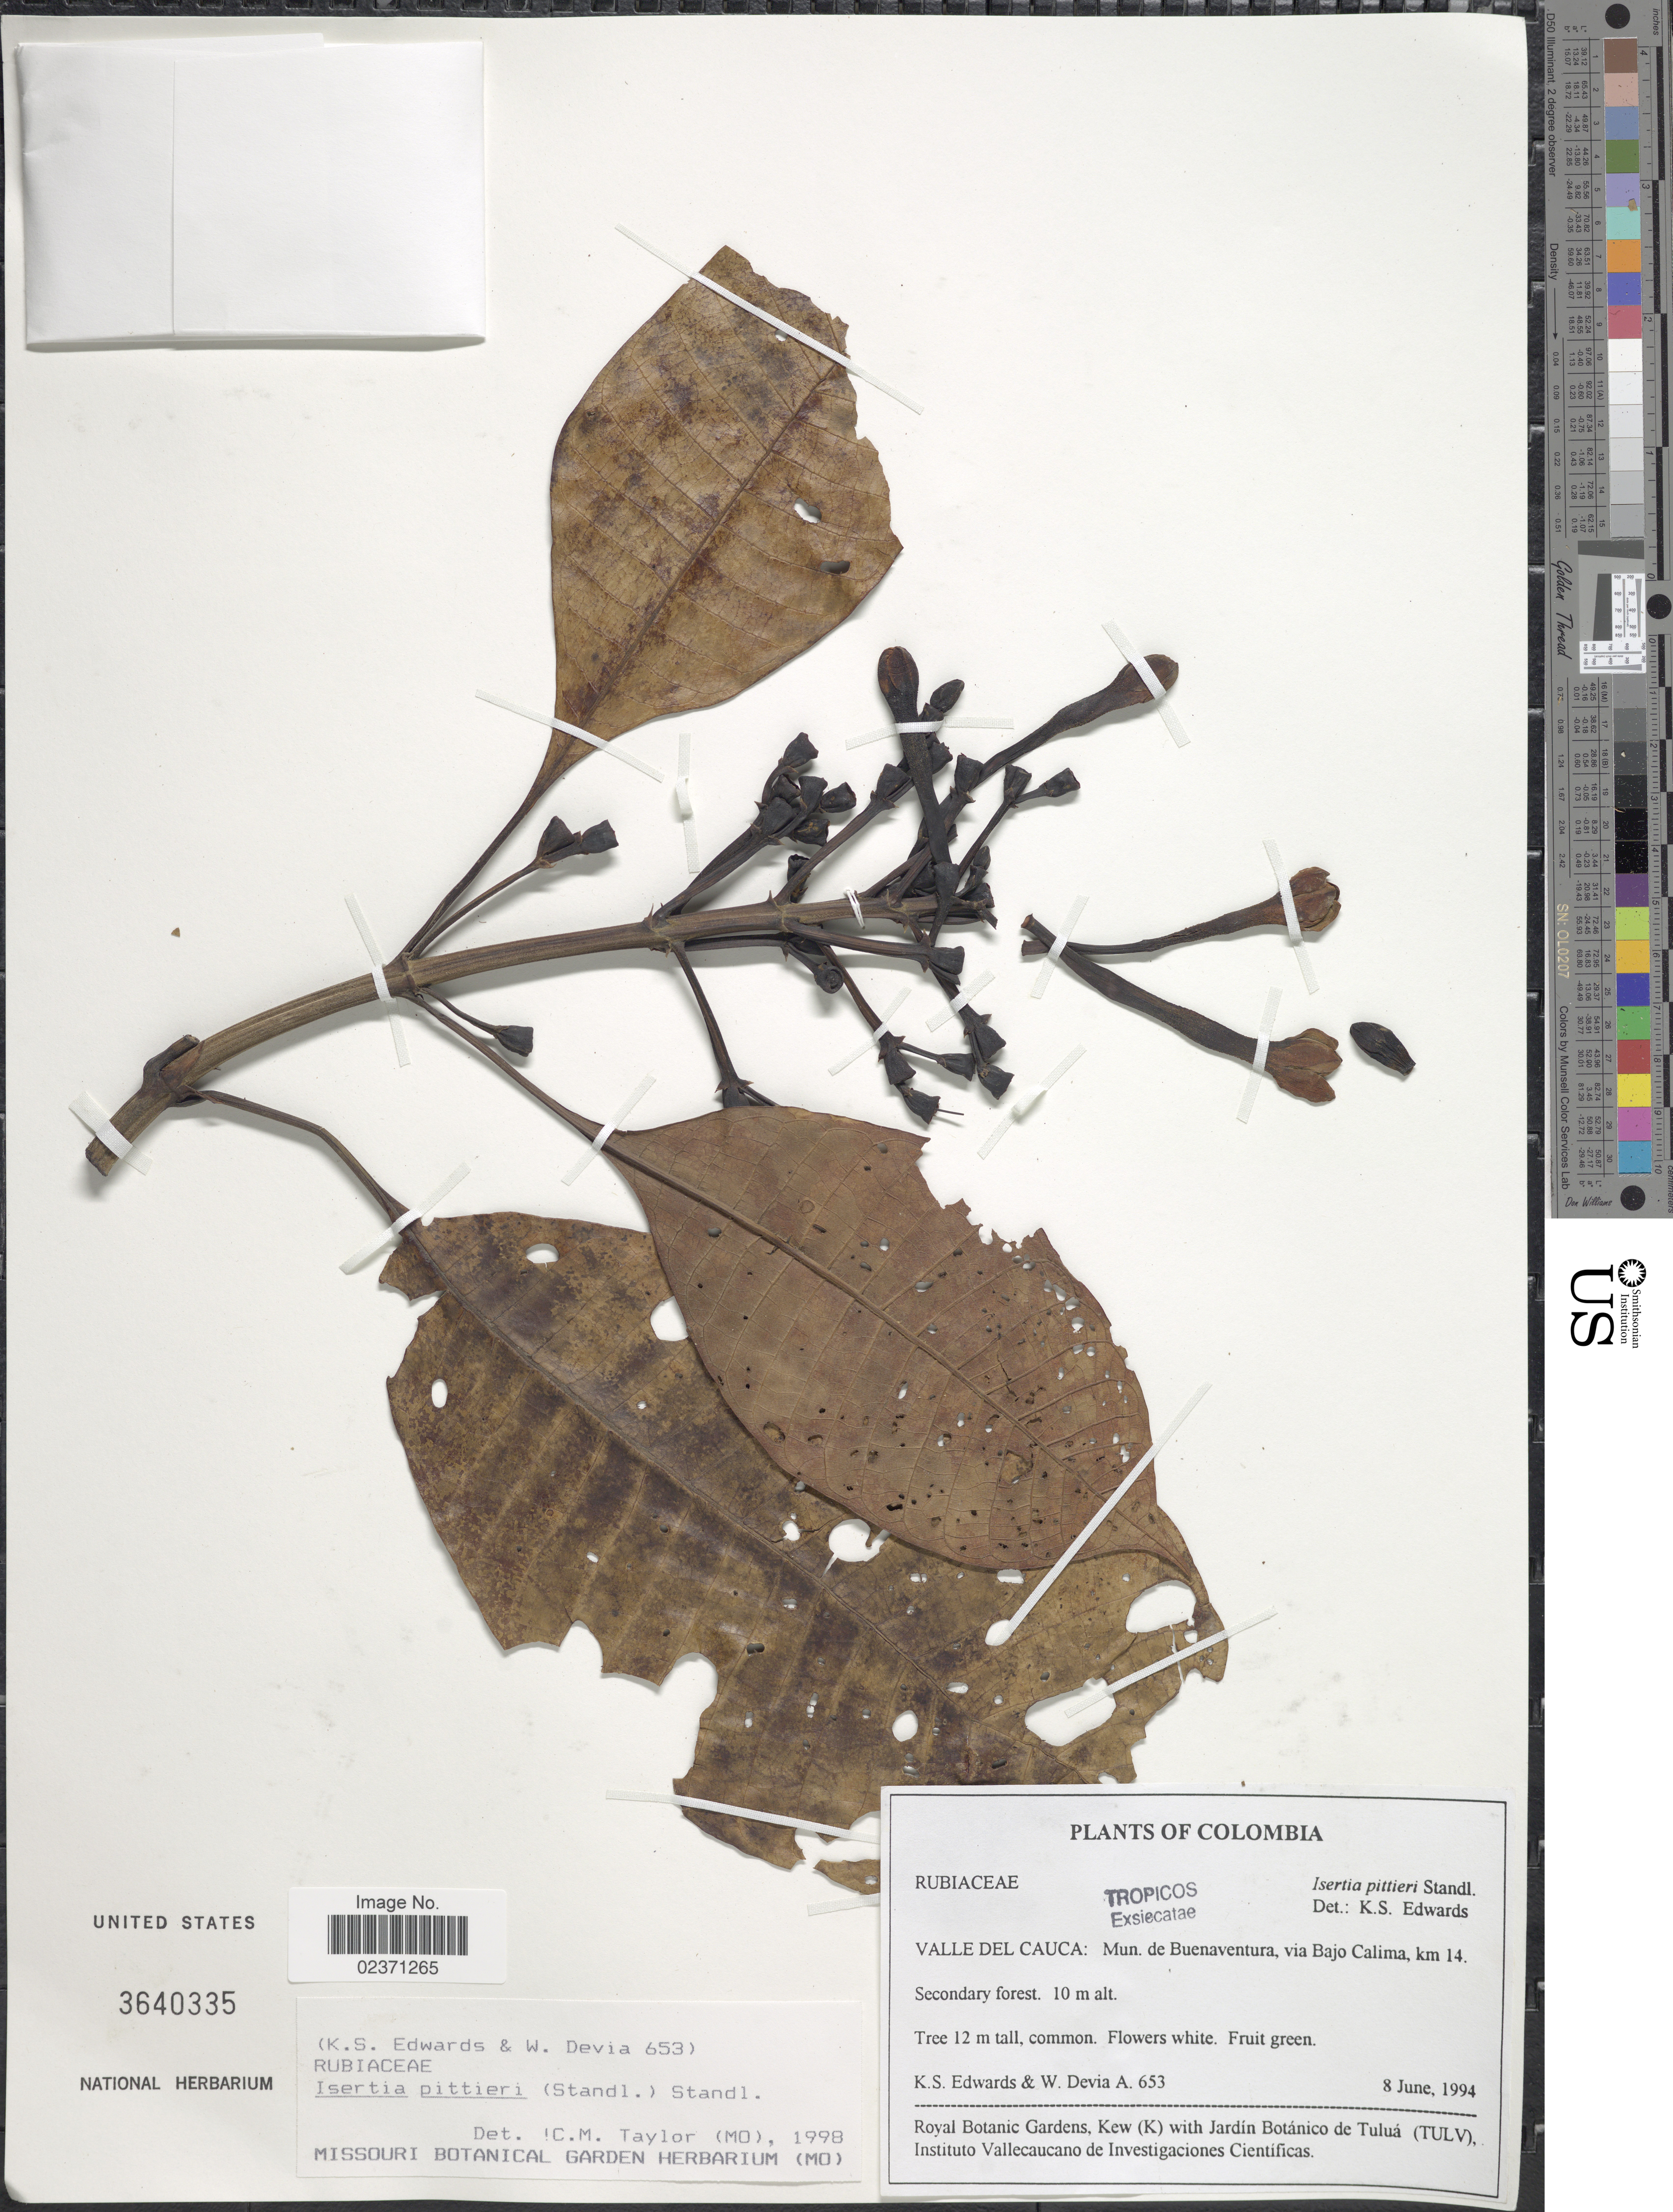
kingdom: Plantae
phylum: Tracheophyta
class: Magnoliopsida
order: Gentianales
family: Rubiaceae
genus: Isertia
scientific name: Isertia pittieri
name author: (Standl.) Standl.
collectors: K. S. Edwards & W. Devia A.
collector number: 653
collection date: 1994-06-08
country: Colombia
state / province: Valle del Cauca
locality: Mun. de Buenaventura, via Bajo Calima, km 14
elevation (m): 10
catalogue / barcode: US 3640335